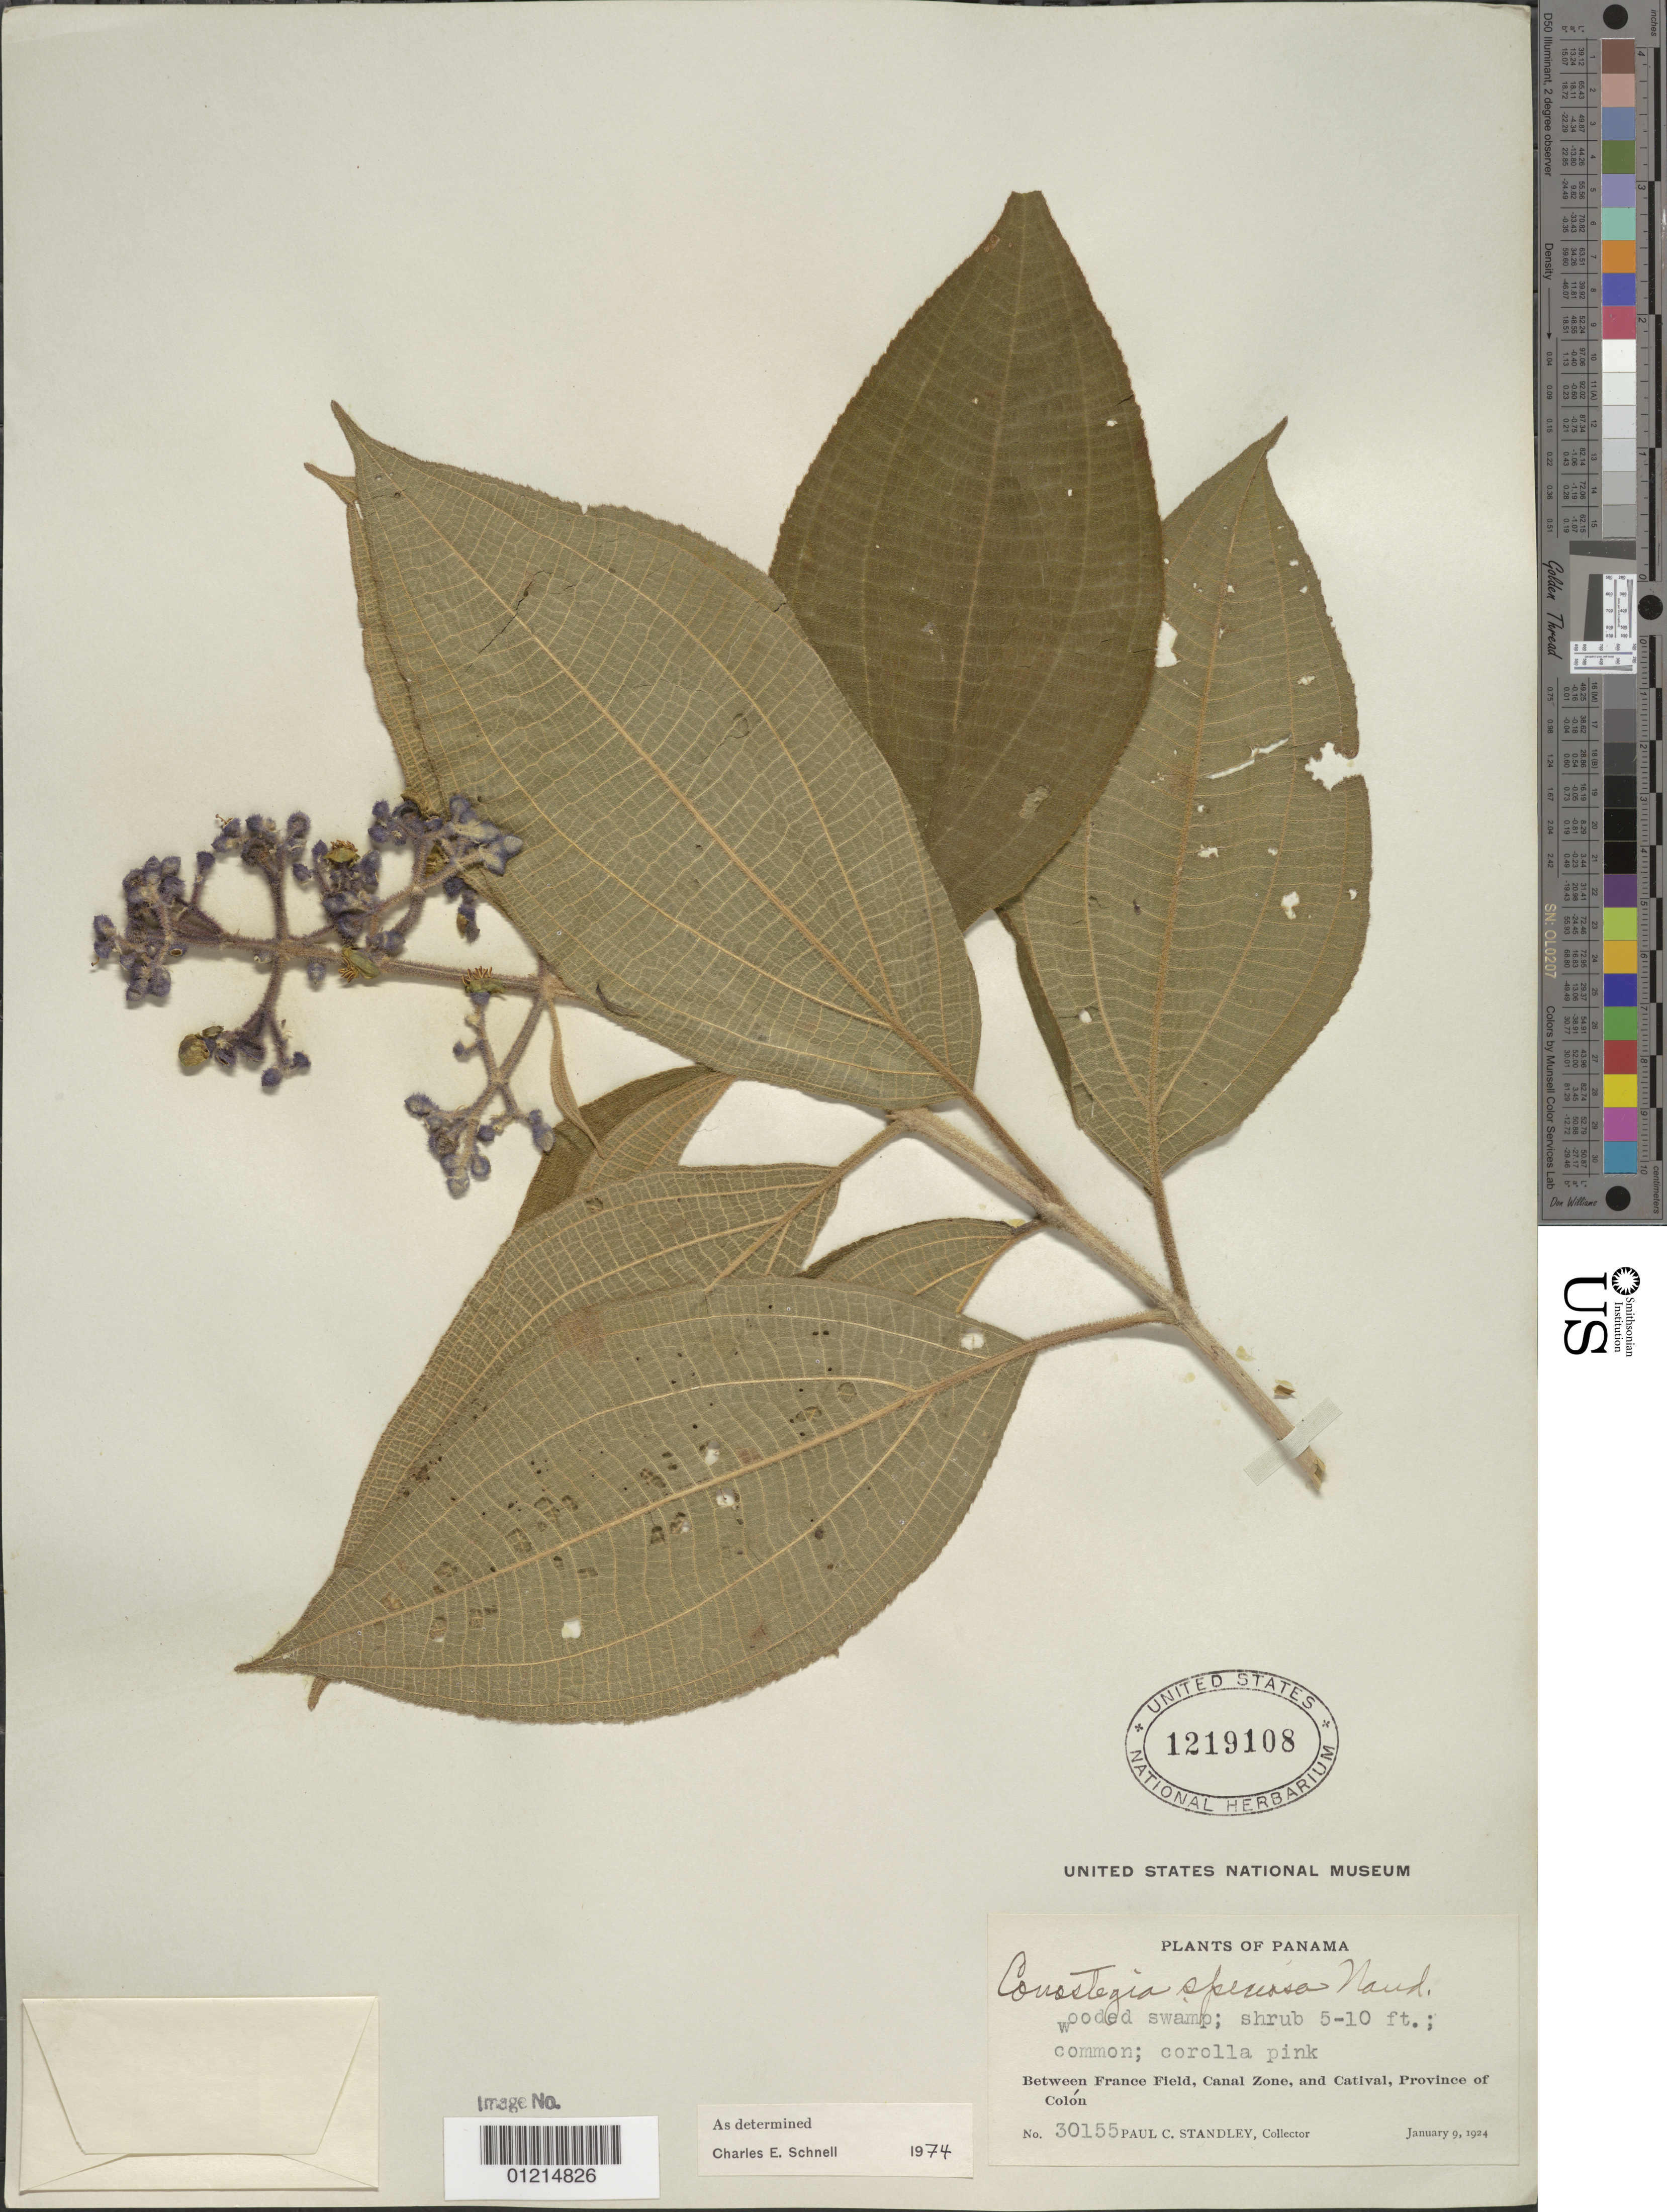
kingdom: Plantae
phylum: Tracheophyta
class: Magnoliopsida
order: Myrtales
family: Melastomataceae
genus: Conostegia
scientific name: Conostegia speciosa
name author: Naudin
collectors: P. C. Standley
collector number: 30155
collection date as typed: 09 Jan 1924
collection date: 1924-01-09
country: Panama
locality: Between France Field, Canal Zone, and Catival, Province of Colón.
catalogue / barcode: US 1219108